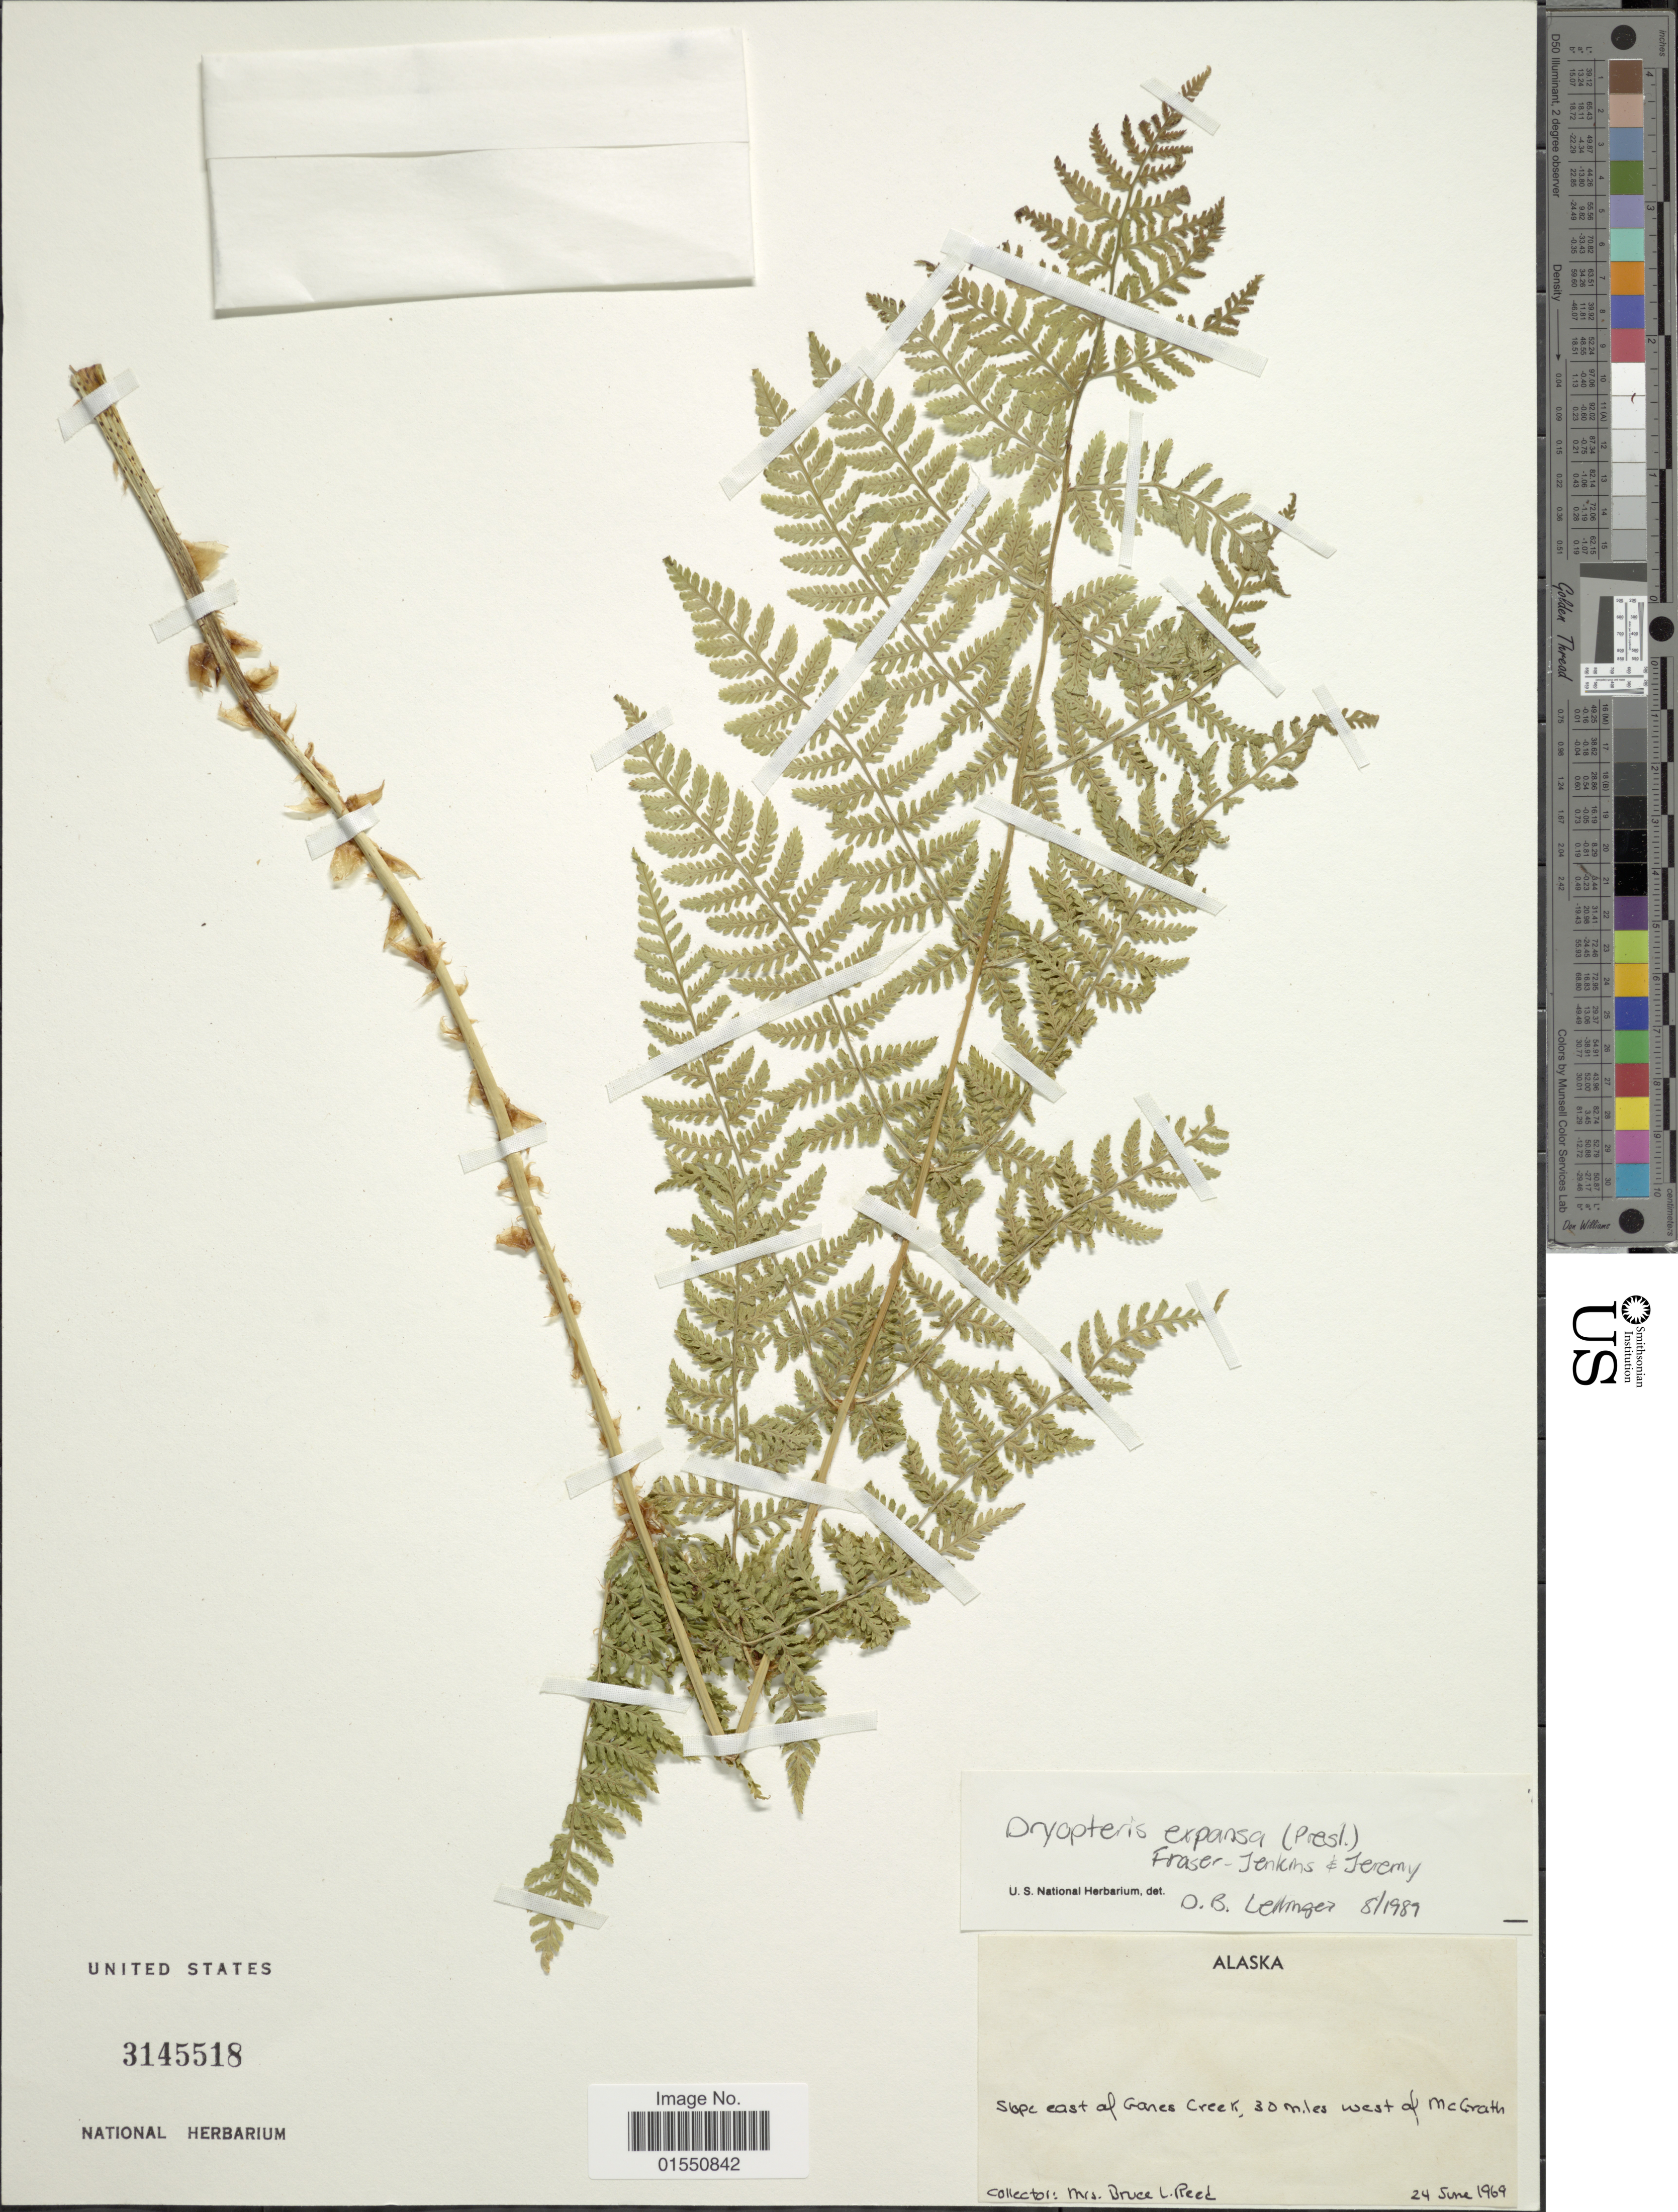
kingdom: Plantae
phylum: Tracheophyta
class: Polypodiopsida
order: Polypodiales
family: Dryopteridaceae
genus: Dryopteris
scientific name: Dryopteris expansa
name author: (C. Presl) Fraser-Jenk. & Jermy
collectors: B. Reed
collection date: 1969-06-24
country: United States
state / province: Alaska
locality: Slope east of Ganes Creek, 30 miles west of McGrath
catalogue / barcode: US 3145518